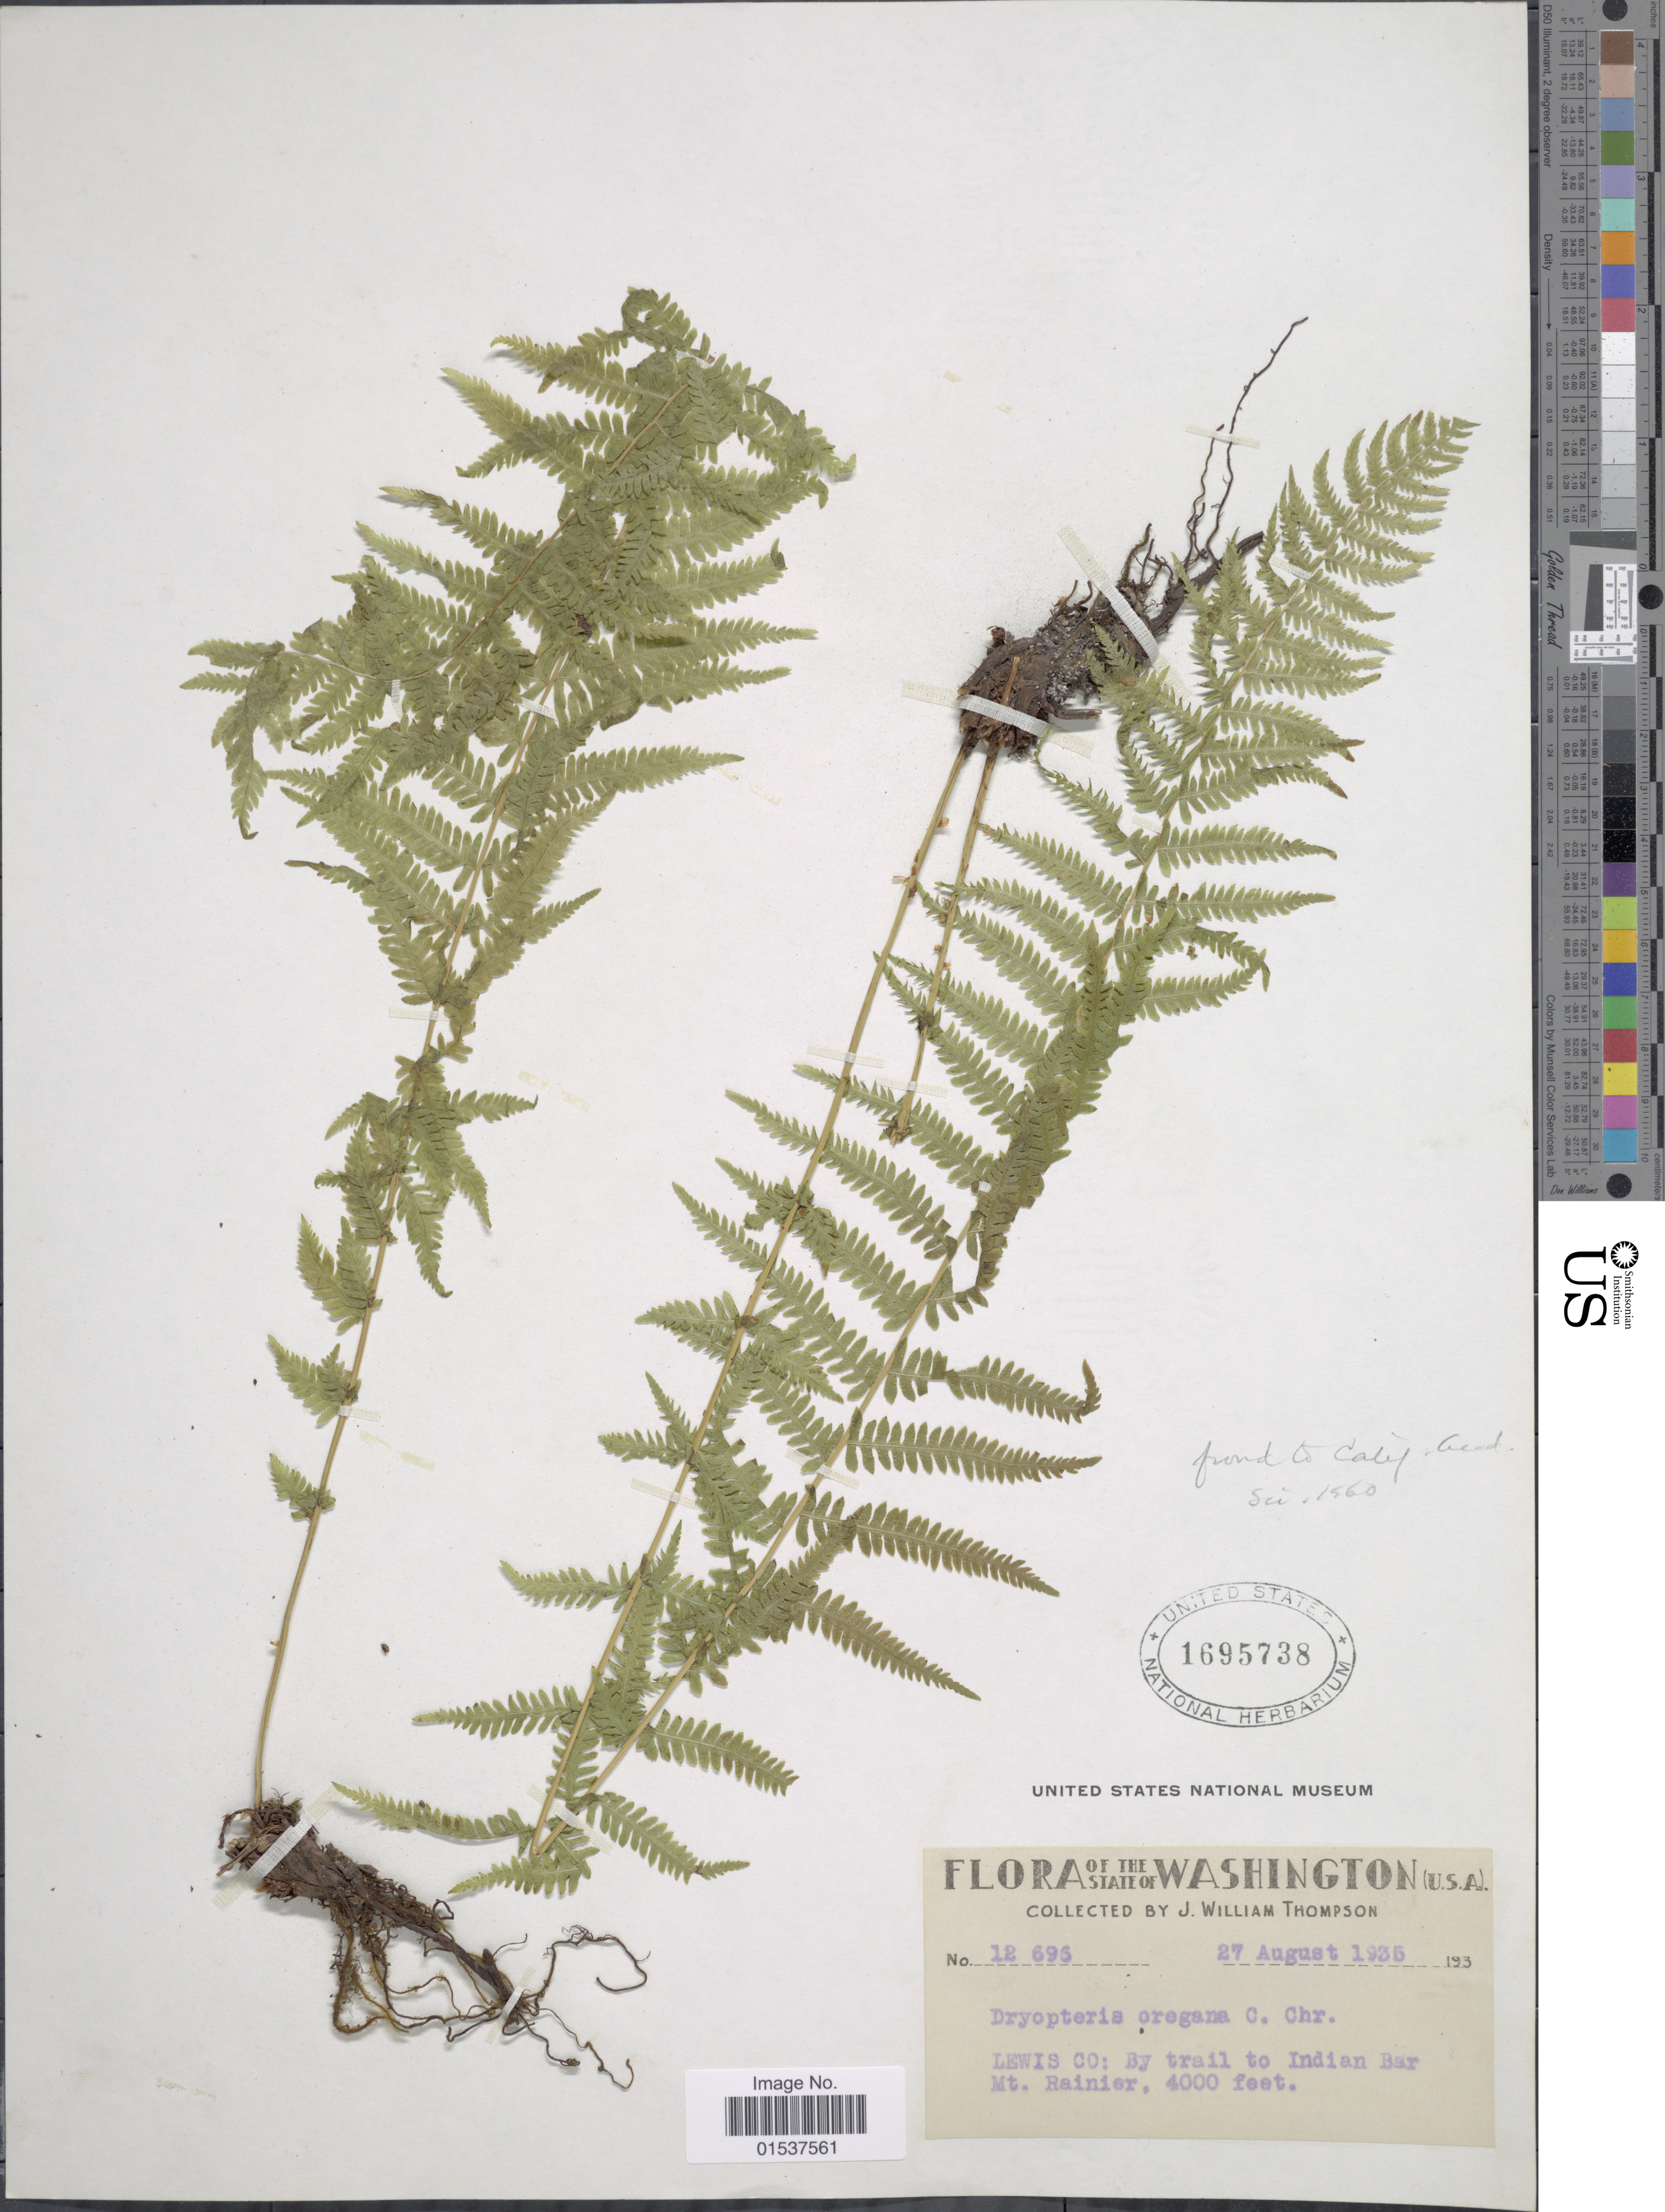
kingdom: Plantae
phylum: Tracheophyta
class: Polypodiopsida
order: Polypodiales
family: Thelypteridaceae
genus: Parathelypteris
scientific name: Parathelypteris nevadensis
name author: (Baker) Holttum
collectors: J. W. Thompson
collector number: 12696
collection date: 1935-08-27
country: United States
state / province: Washington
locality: Lewis CoL By trail to Indian Bar Mt. Rainier.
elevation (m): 1219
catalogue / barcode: US 1695738